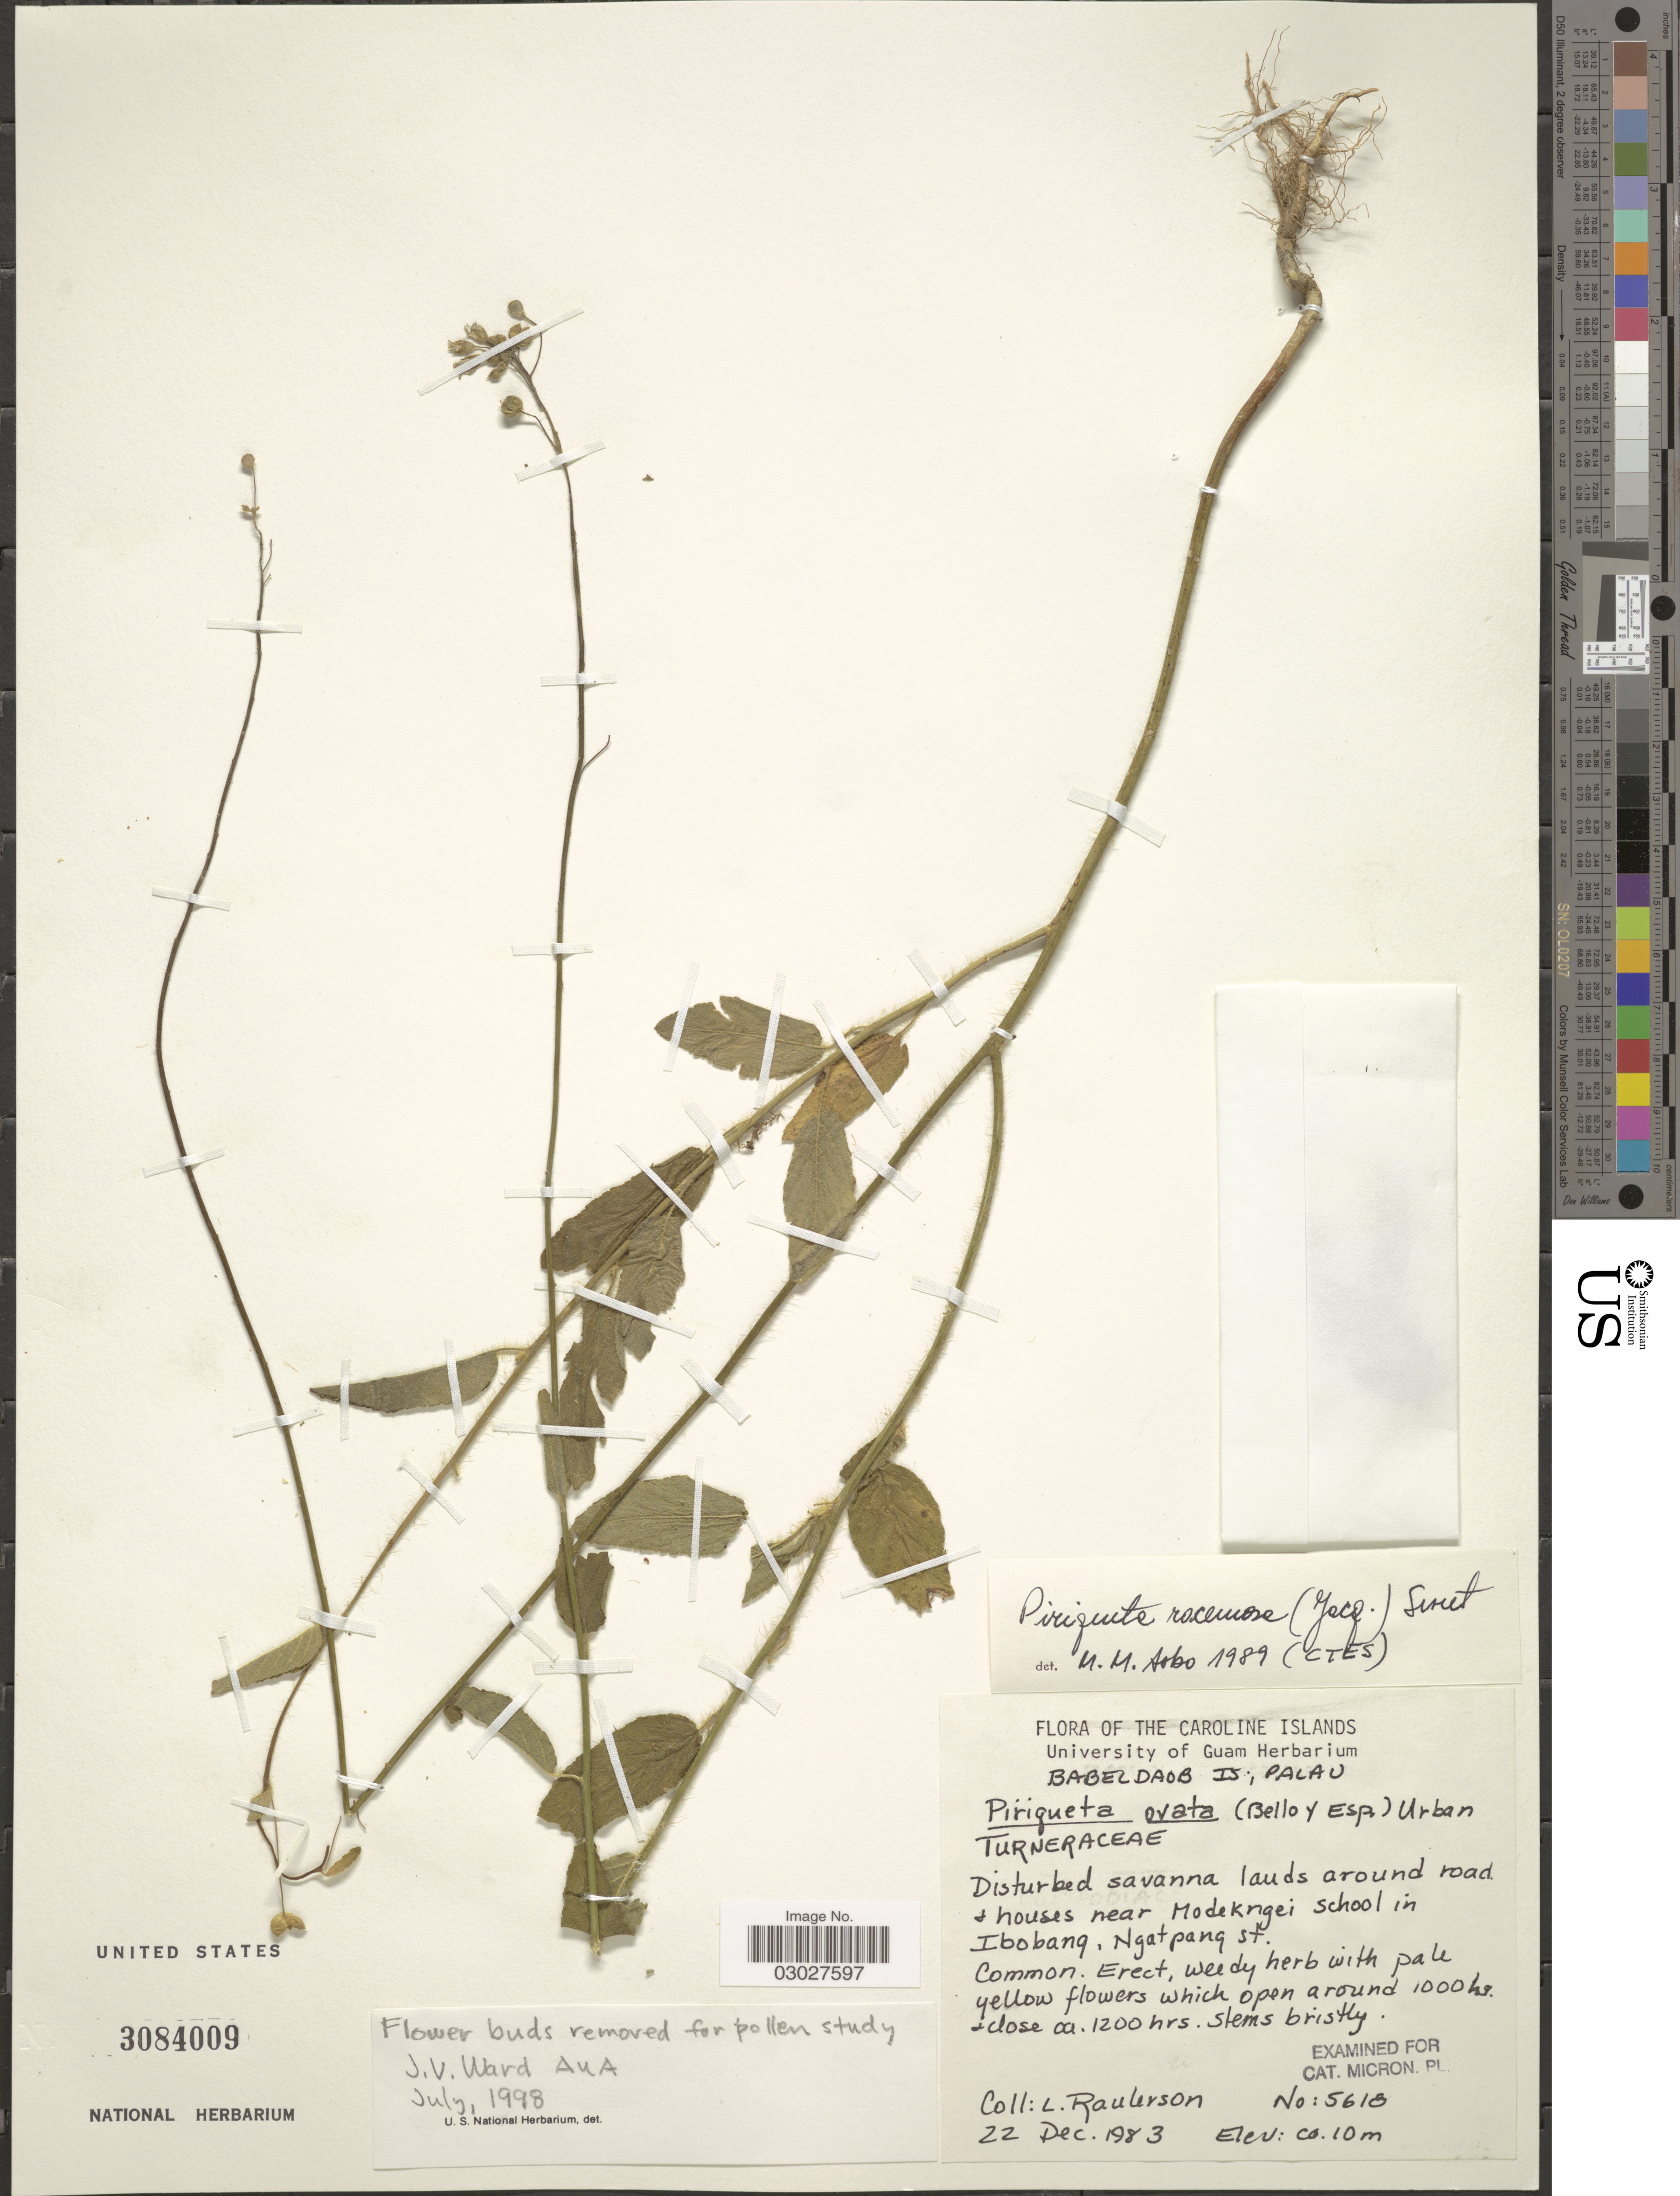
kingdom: Plantae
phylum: Tracheophyta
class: Magnoliopsida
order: Malpighiales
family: Turneraceae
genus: Piriqueta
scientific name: Piriqueta sp.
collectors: L. Raulerson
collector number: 5618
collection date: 1983-12-22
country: Palau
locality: Caroline Islands. Babeldaob Is; Palau. Near Modekngei school in Ibobang, Ngatpang st.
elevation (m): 10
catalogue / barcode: US 3084009